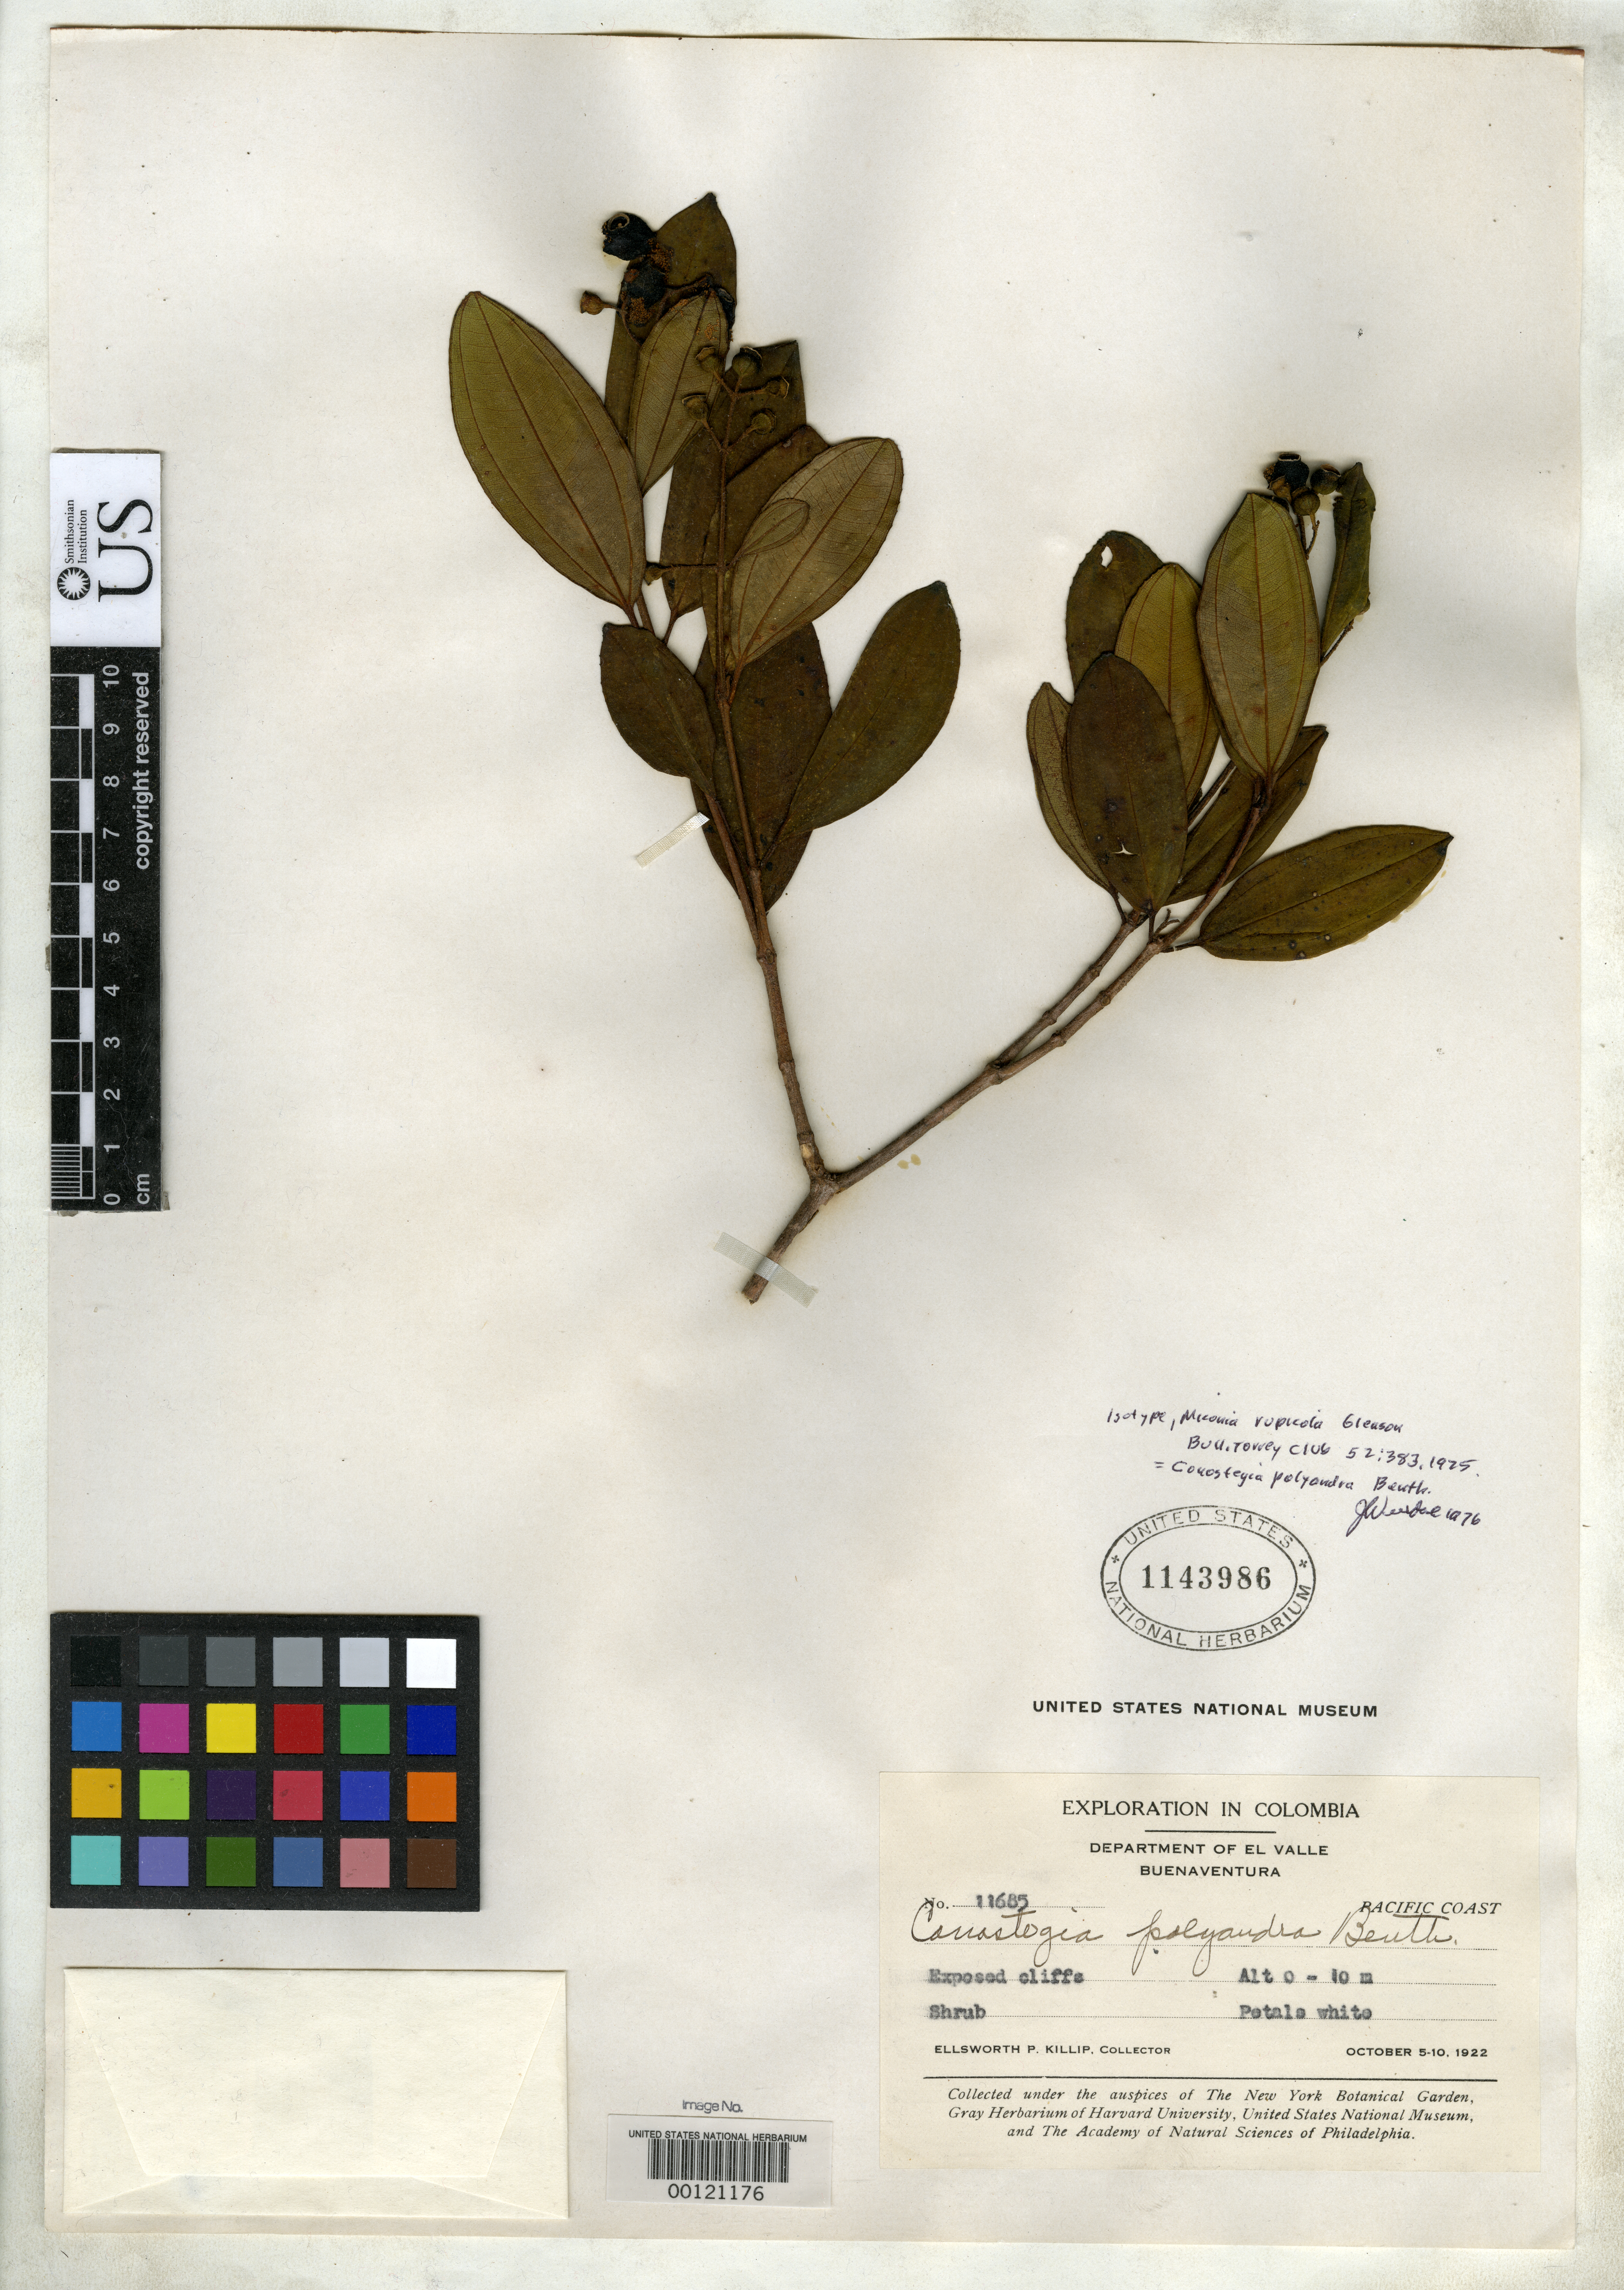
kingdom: Plantae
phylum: Tracheophyta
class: Magnoliopsida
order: Myrtales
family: Melastomataceae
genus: Miconia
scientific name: Miconia rupicola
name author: Gleason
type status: Isotype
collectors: E. P. Killip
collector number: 11685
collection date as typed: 05 Oct 1922 to 10 Oct 1922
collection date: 1922-10-05/1922-10-10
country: Colombia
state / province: Valle del Cauca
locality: Buena Ventura.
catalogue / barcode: US 1143986